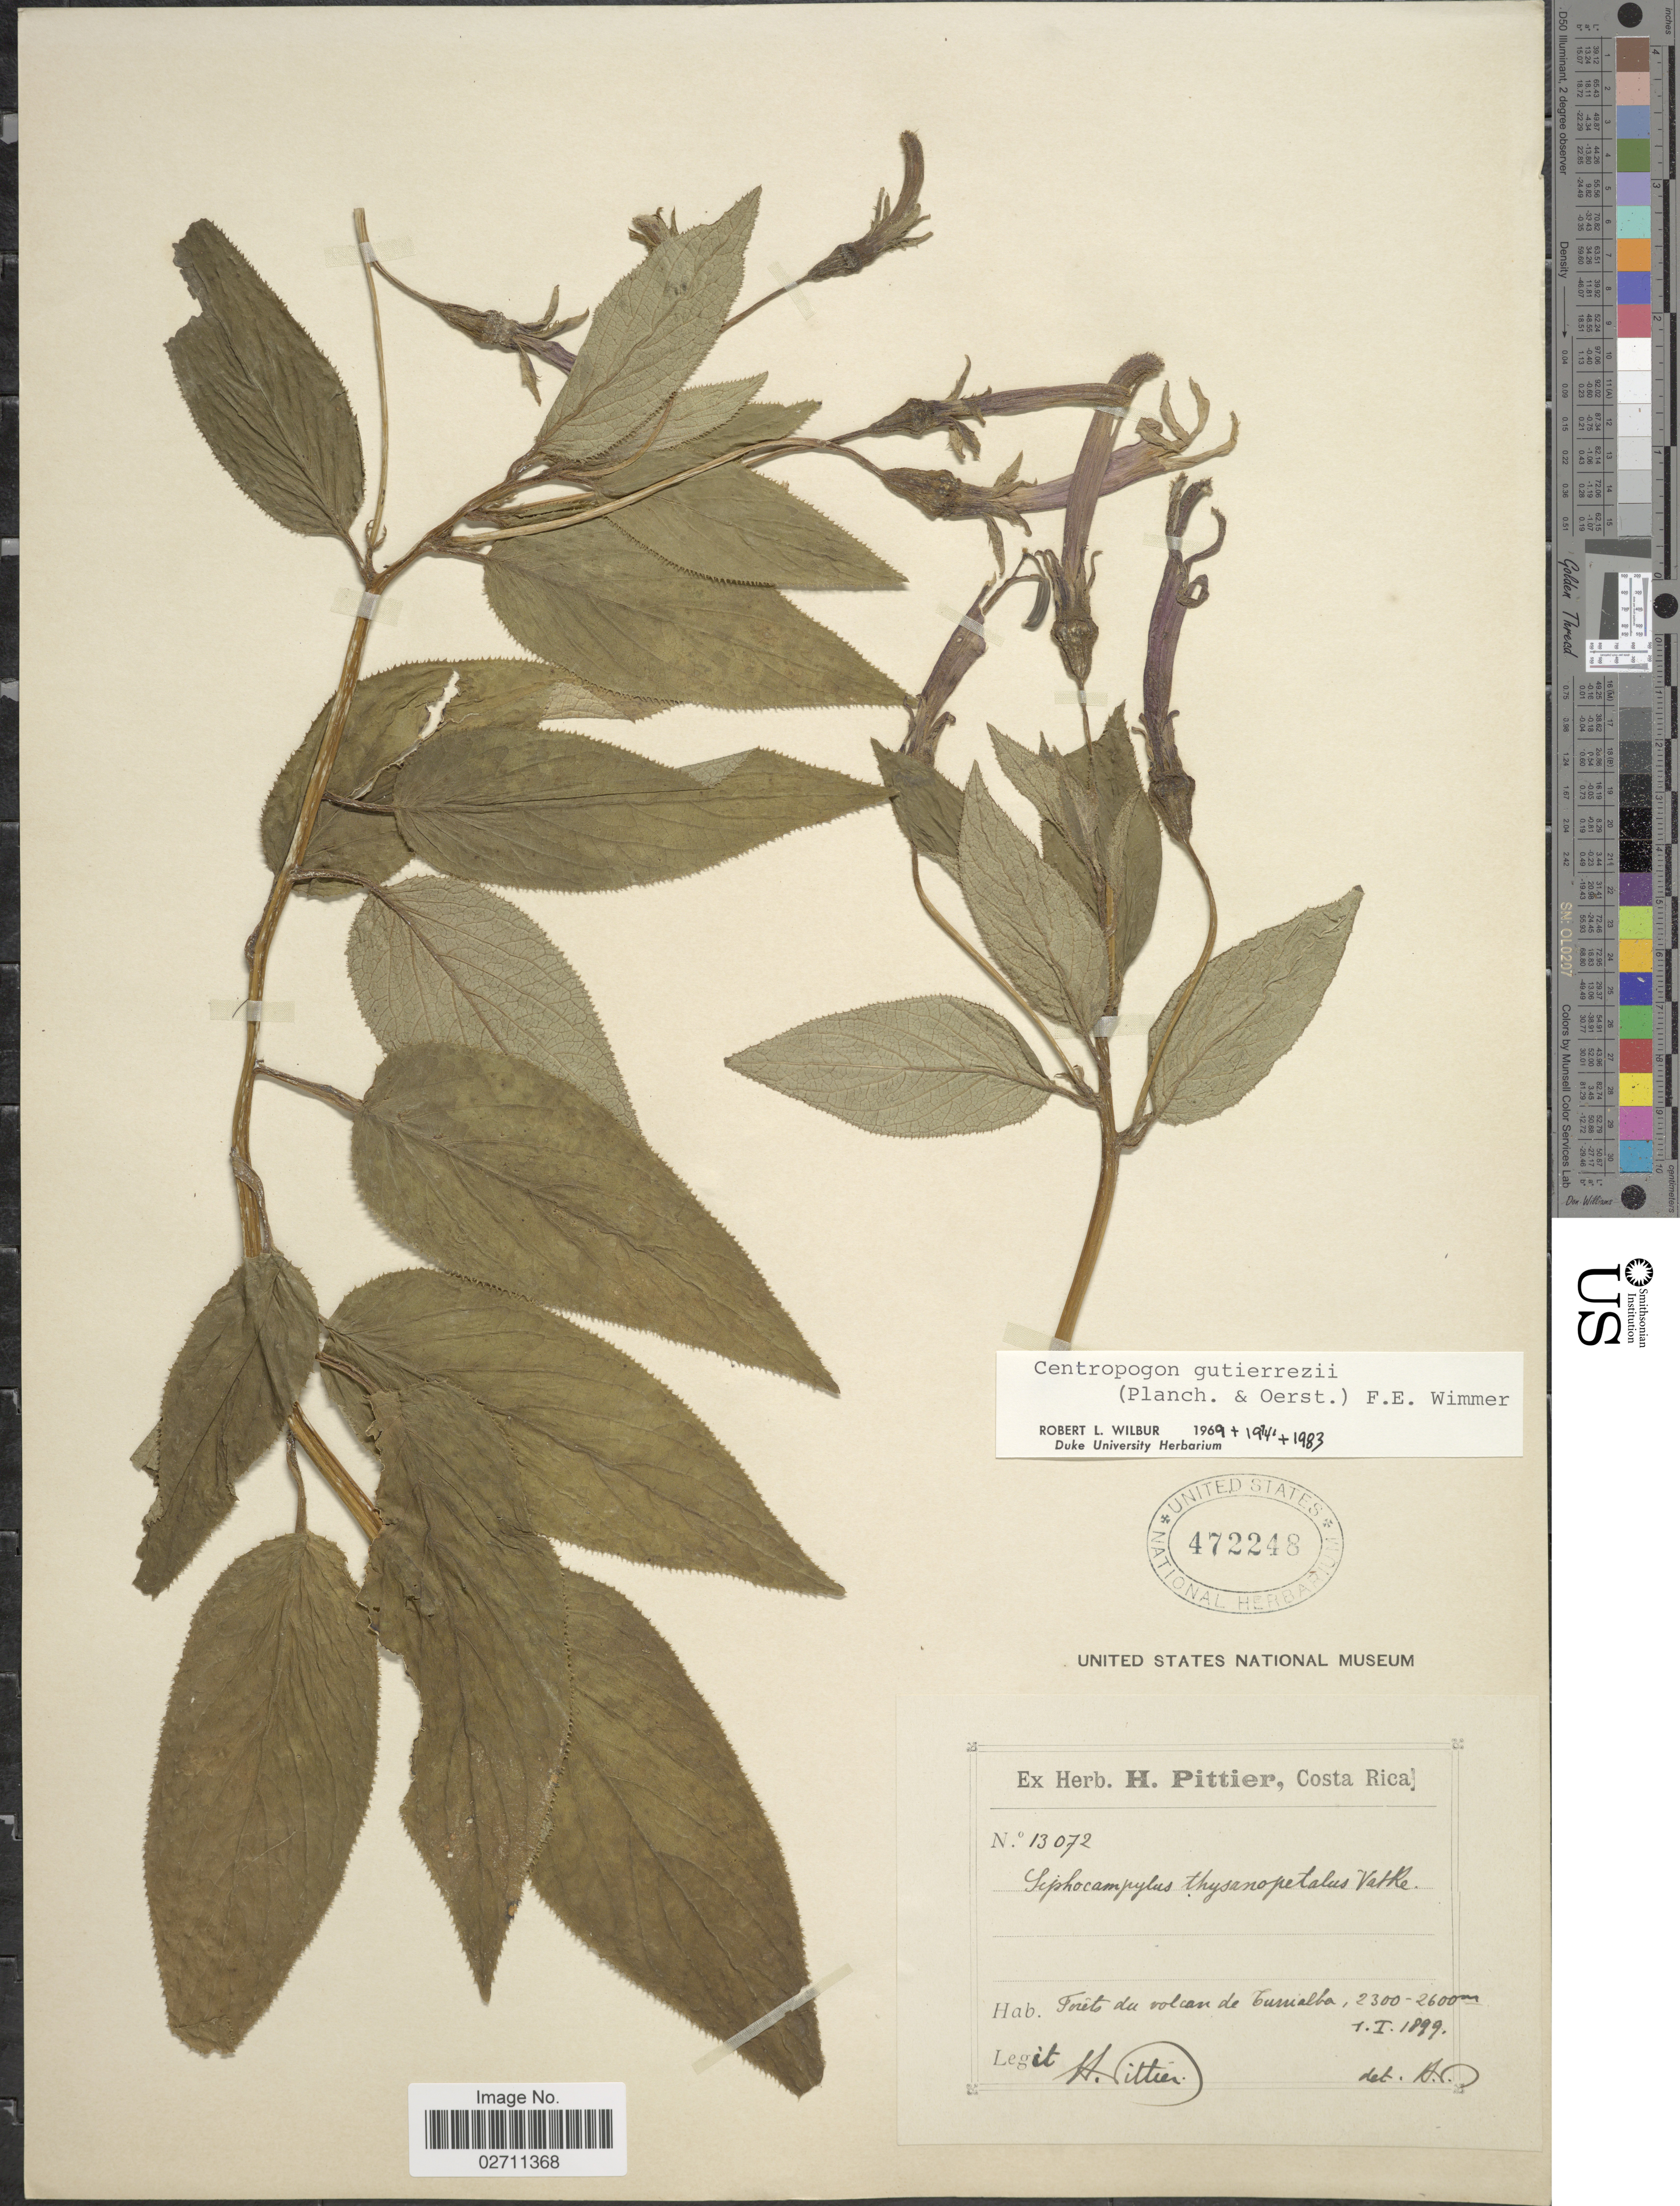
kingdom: Plantae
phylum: Tracheophyta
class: Magnoliopsida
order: Asterales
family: Campanulaceae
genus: Centropogon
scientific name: Centropogon gutierrezii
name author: (Planch. & Oerst.) E. Wimm.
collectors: H. F. Pittier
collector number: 13072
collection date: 1899-01-01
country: Costa Rica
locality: Forets du volcan de Turrialba.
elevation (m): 2300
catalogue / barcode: US 472248